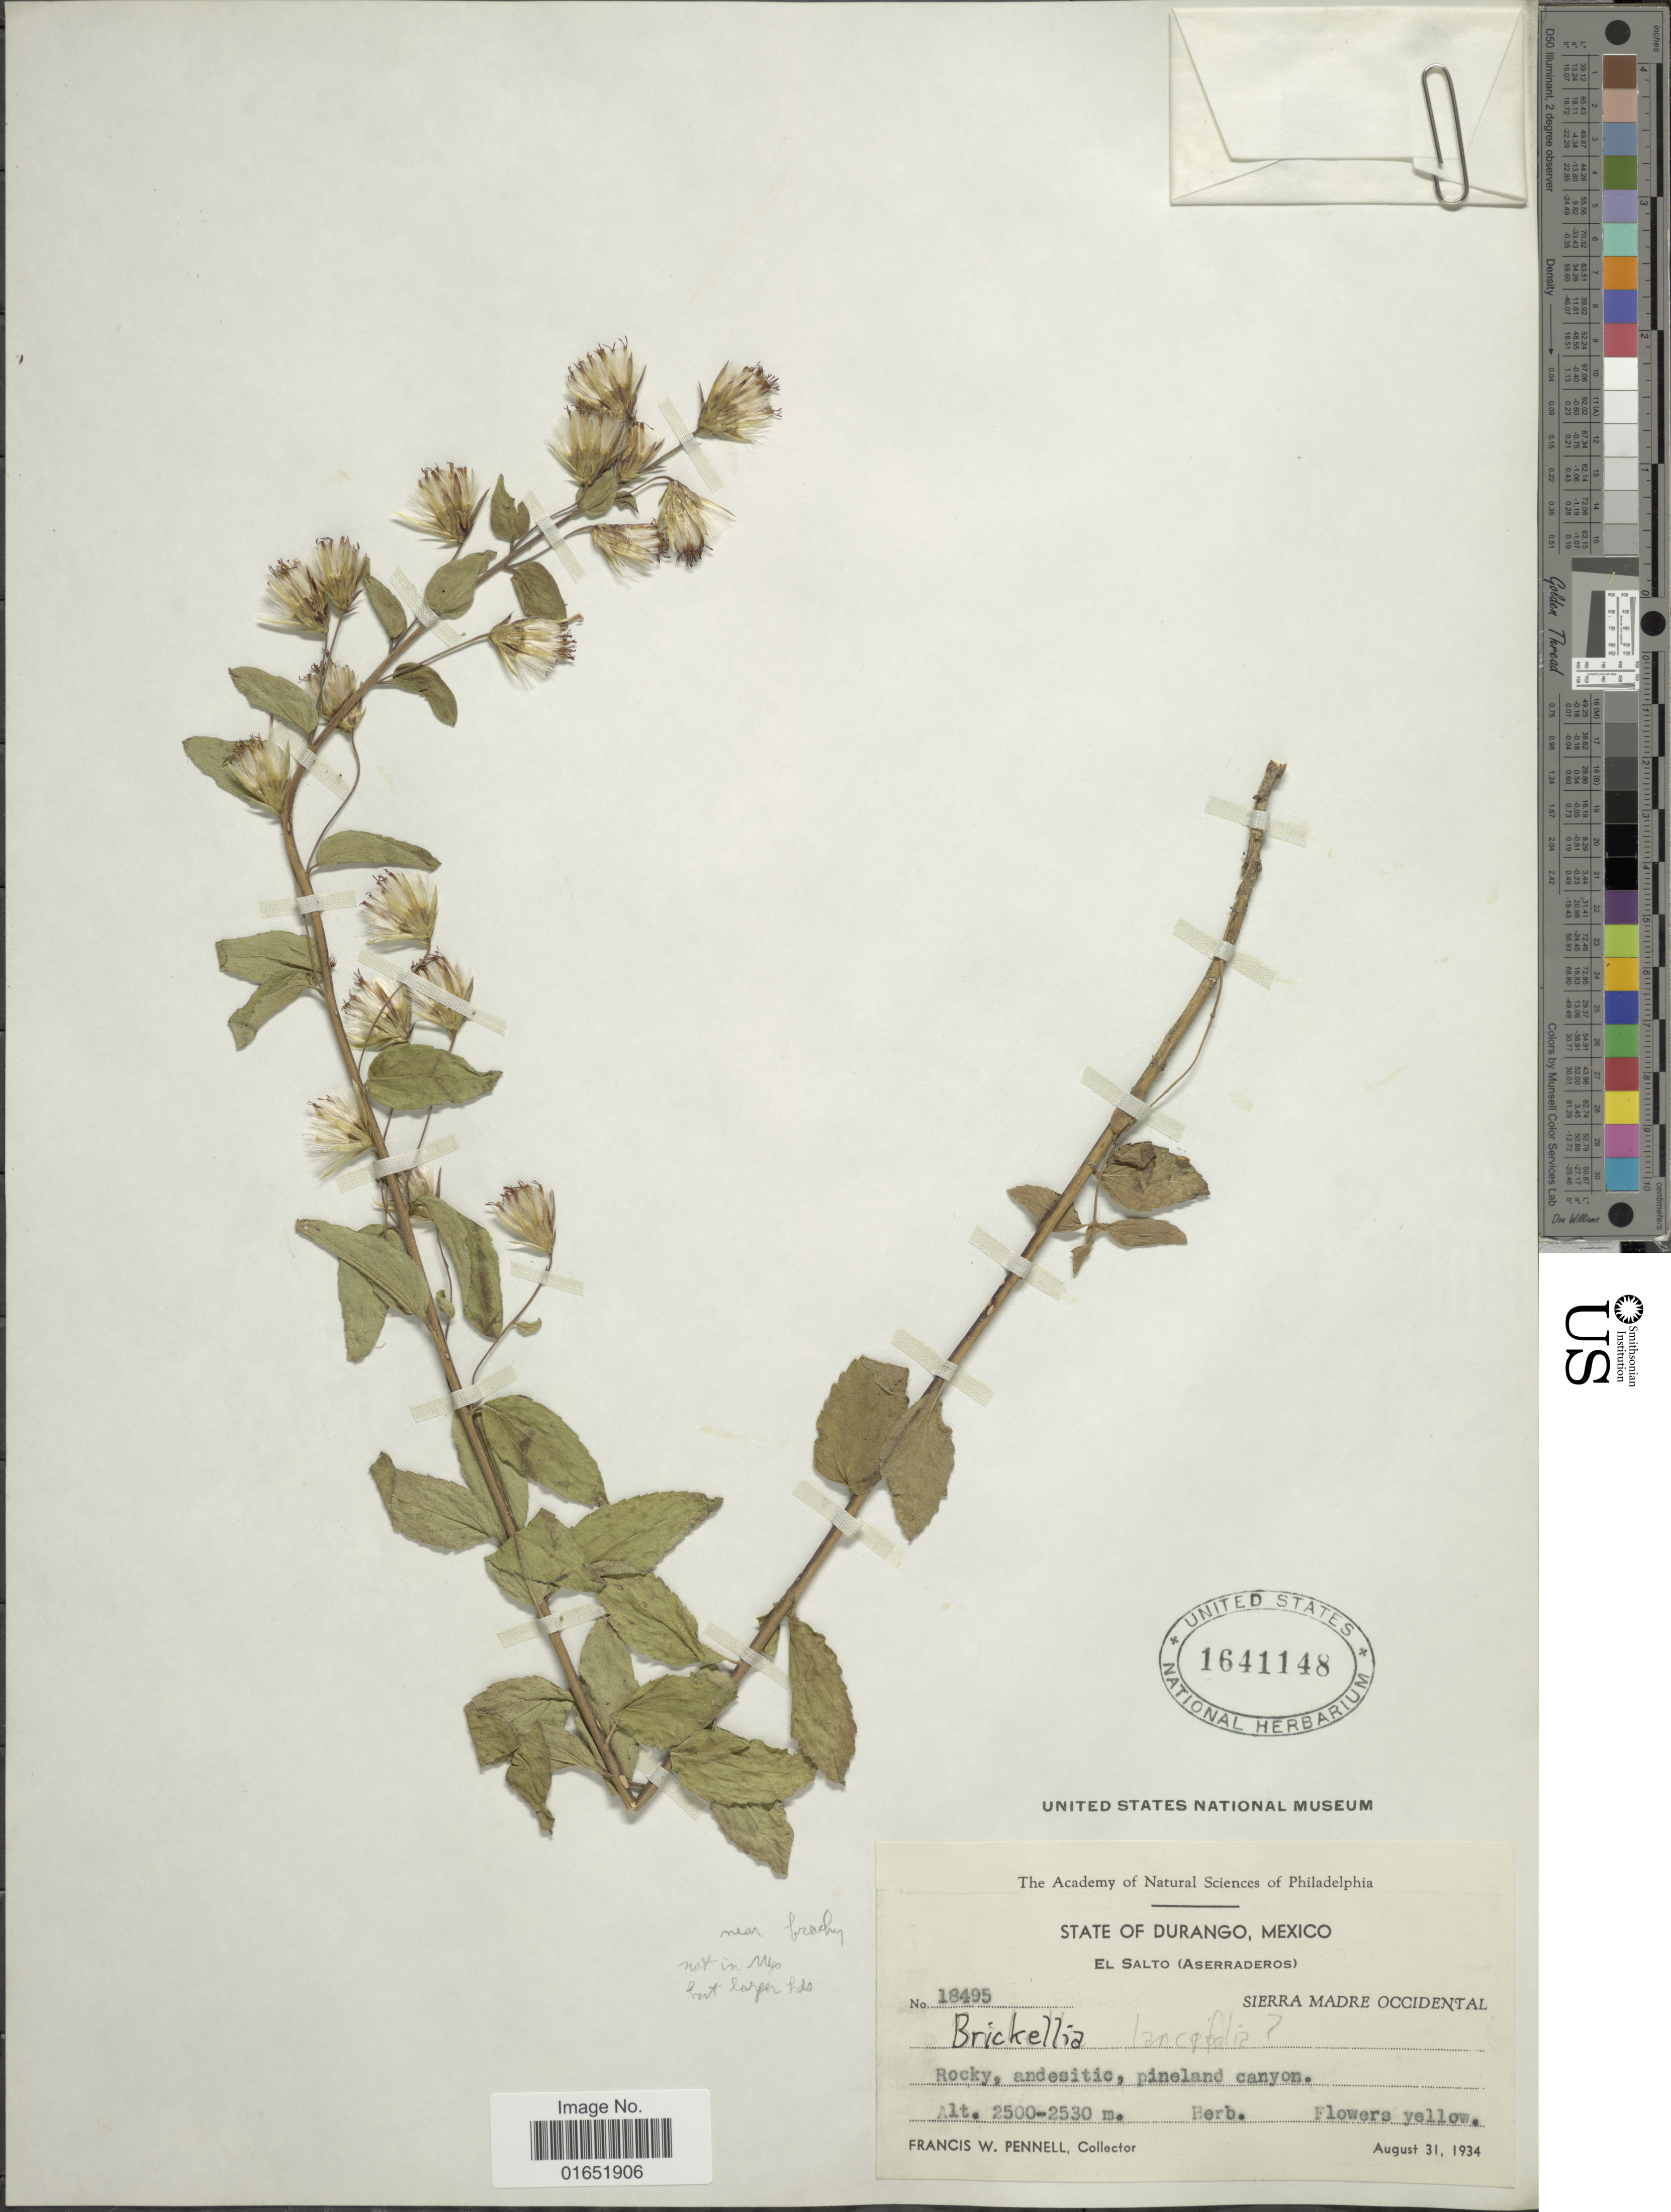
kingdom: Plantae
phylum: Tracheophyta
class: Magnoliopsida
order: Asterales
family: Asteraceae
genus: Brickellia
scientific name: Brickellia lancifolia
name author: B.L. Rob. & Greenm.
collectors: F. W. Pennell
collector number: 18495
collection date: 1934-08-31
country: Mexico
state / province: Durango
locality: El Salto (Aserraderos, Sierra Madre Occidental, Rocky, andesitic, pineland canyon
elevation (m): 2500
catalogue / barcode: US 1641148